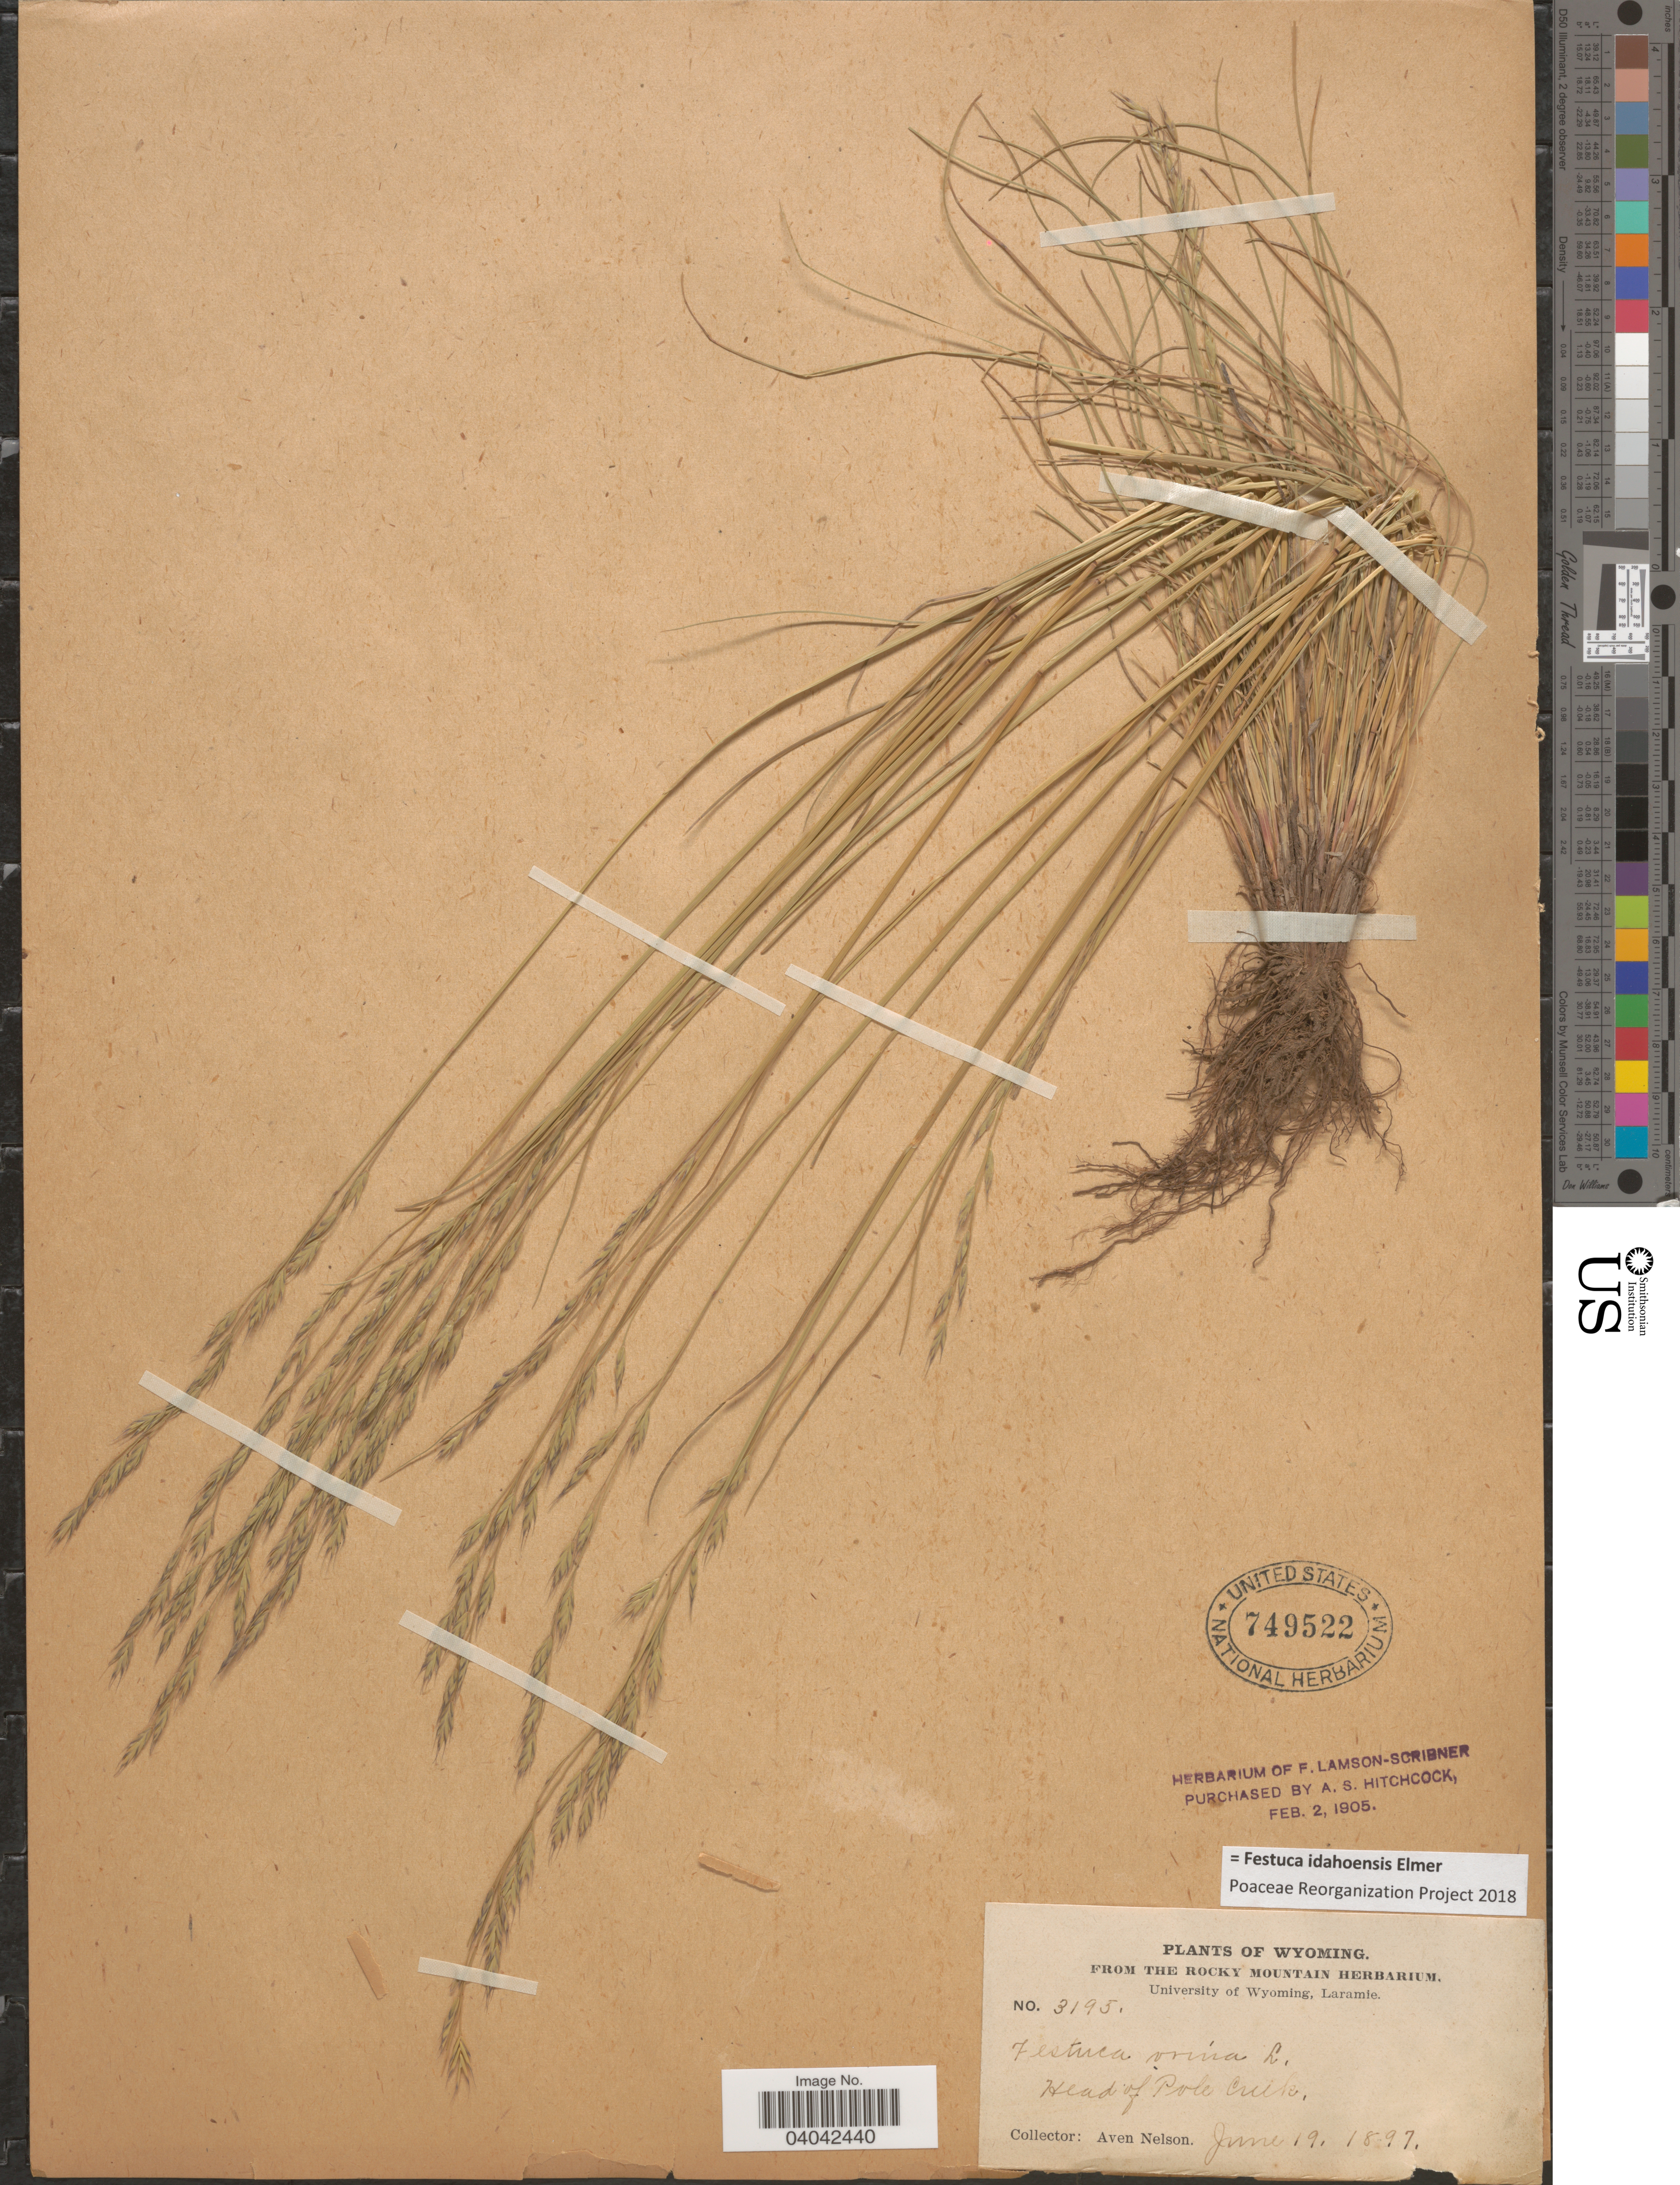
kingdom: Plantae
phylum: Tracheophyta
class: Liliopsida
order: Poales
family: Poaceae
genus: Festuca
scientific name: Festuca idahoensis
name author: Elmer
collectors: A. Nelson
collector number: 3195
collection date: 1897-06-19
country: United States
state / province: Wyoming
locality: Head of Pole Creek.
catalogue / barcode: US 749522